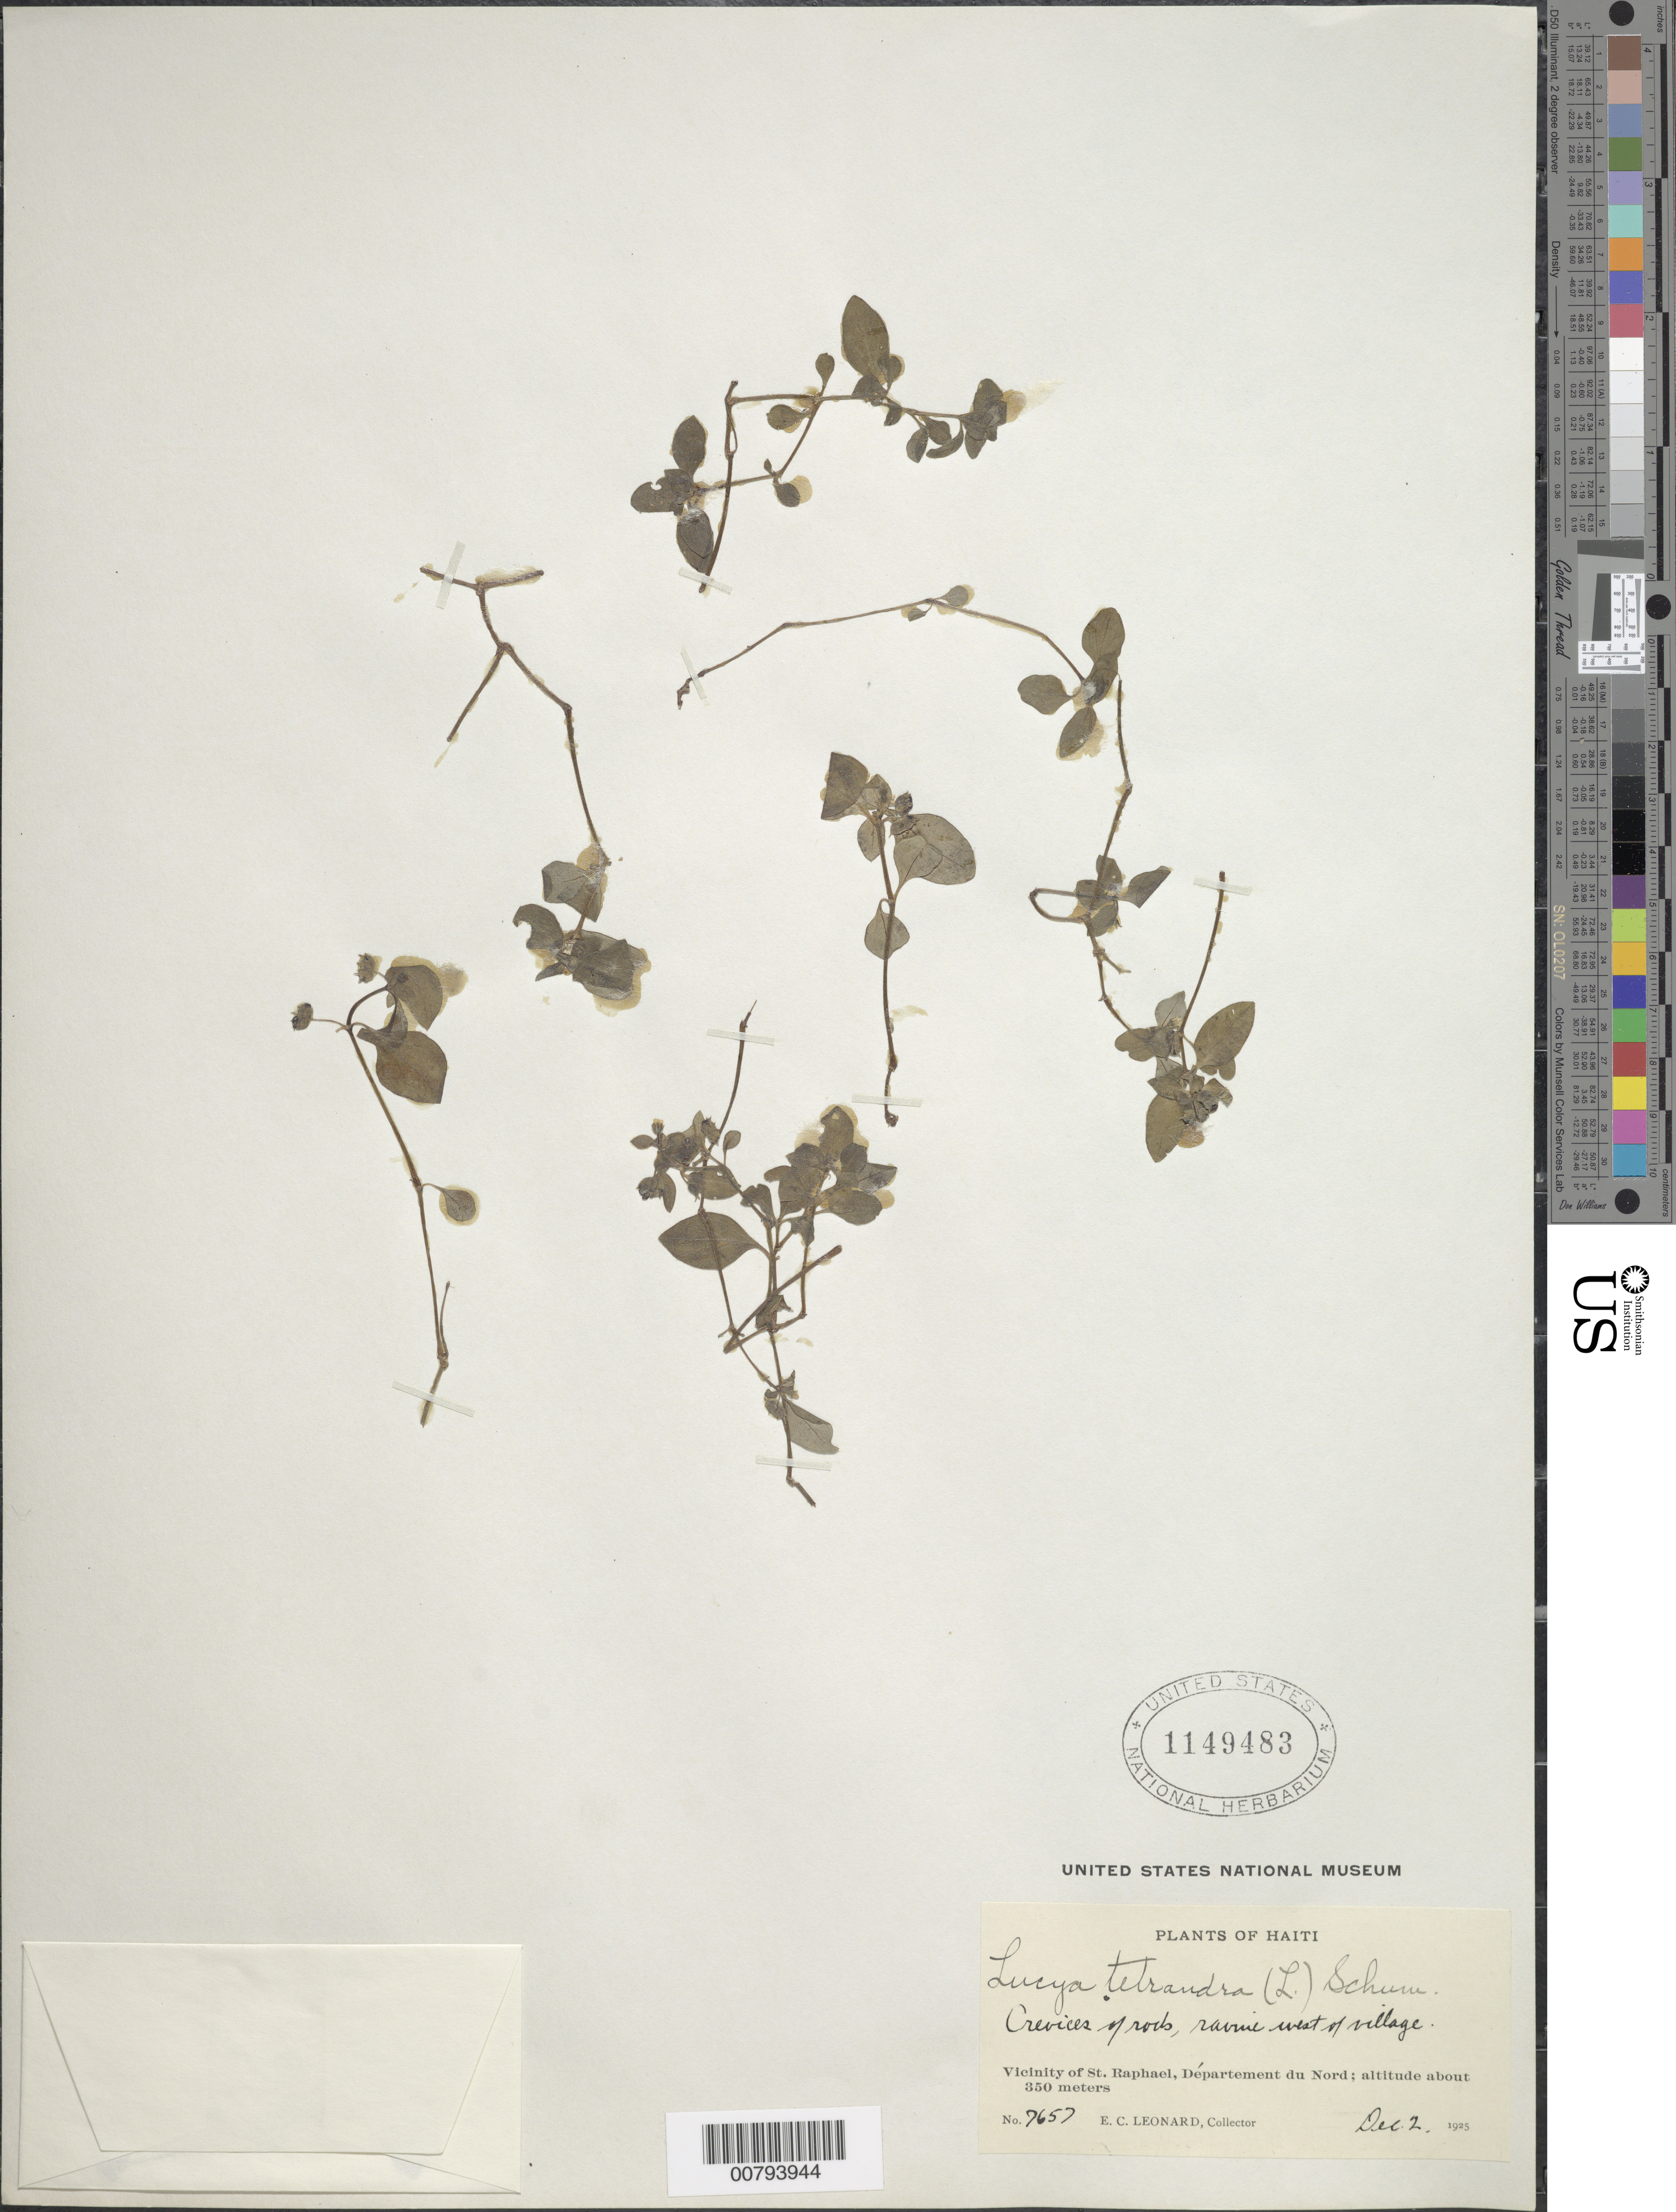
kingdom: Plantae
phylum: Tracheophyta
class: Magnoliopsida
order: Gentianales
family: Rubiaceae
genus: Lucya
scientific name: Lucya tetrandra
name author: (L.) K. Schum.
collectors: E. C. Leonard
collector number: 7657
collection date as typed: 02 Dec 1925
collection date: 1925-12-02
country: Haiti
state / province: Nord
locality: Vicinity of St. Raphael. Ravine west of village.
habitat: Crevices of rock, in ravine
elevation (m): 350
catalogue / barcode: US 1149483